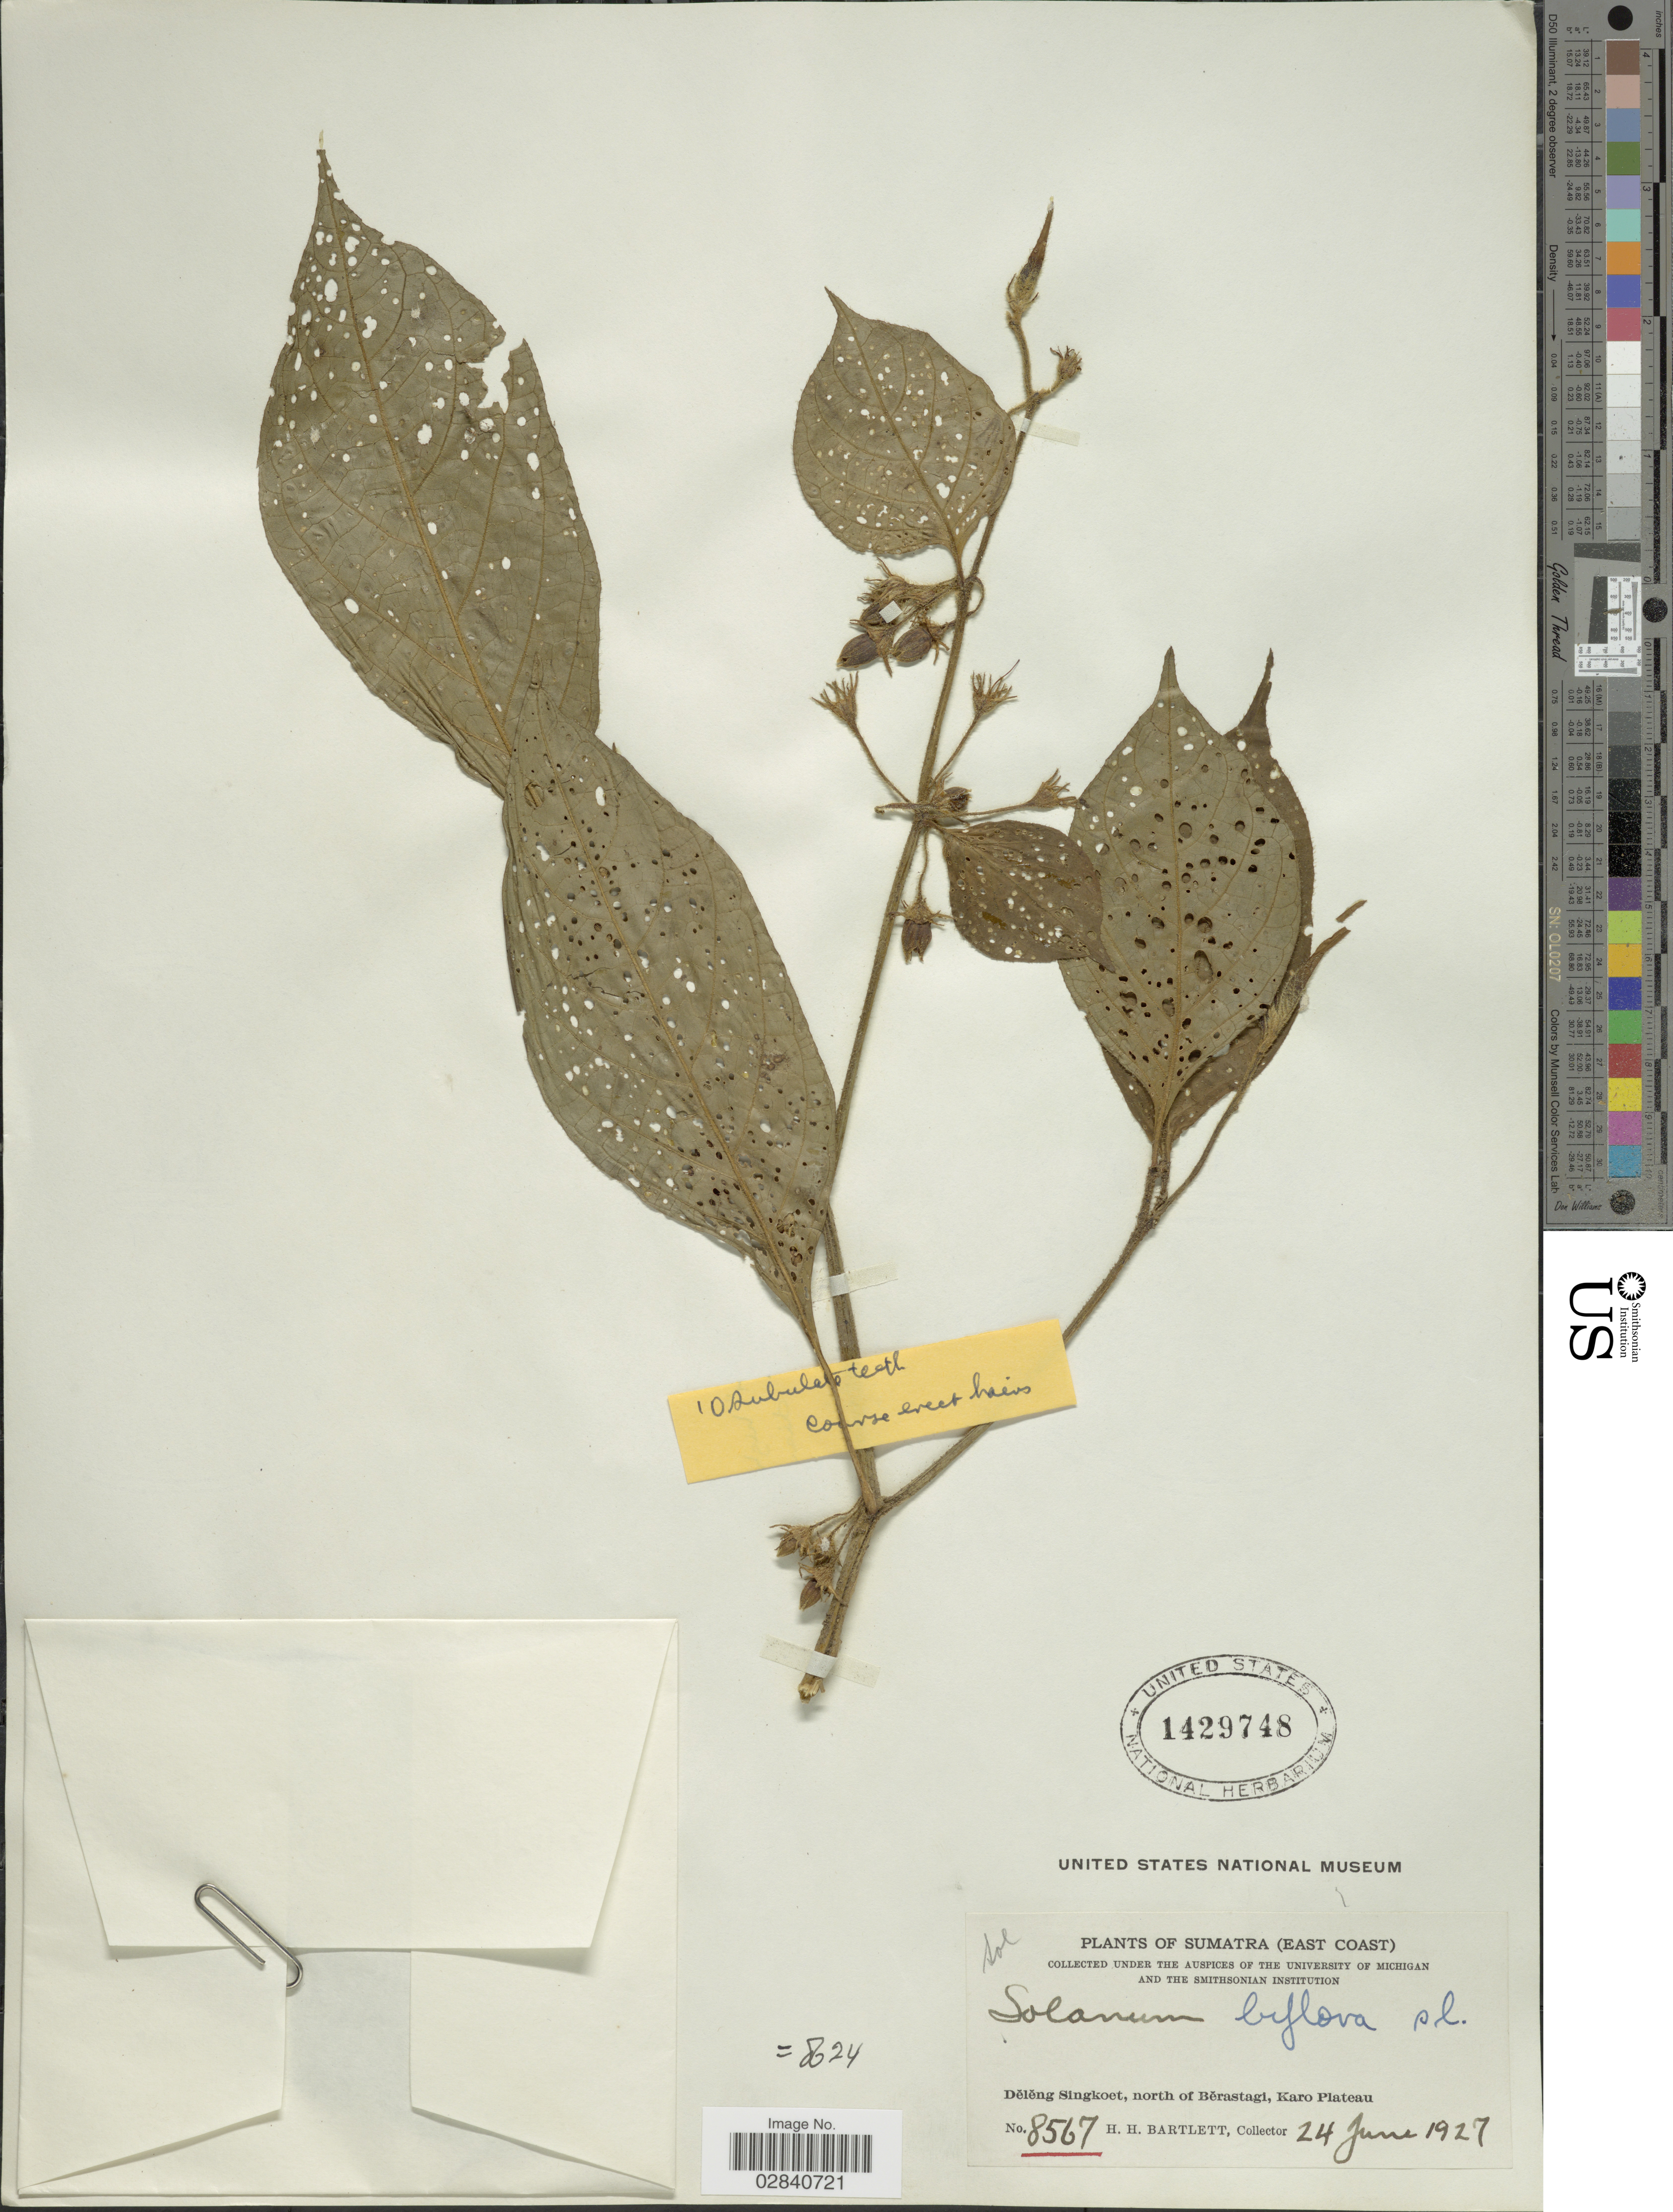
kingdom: Plantae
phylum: Tracheophyta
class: Magnoliopsida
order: Solanales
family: Solanaceae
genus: Lycianthes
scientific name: Lycianthes schizocalyx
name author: (Merr.) Bitter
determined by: Knapp, S. D.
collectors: H. H. Bartlett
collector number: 8567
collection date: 1927-06-24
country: Indonesia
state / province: Sumatra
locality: (East Coast). Deleng Singkoet, north of Berastagi, Karo Plateau.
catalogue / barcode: US 1429748